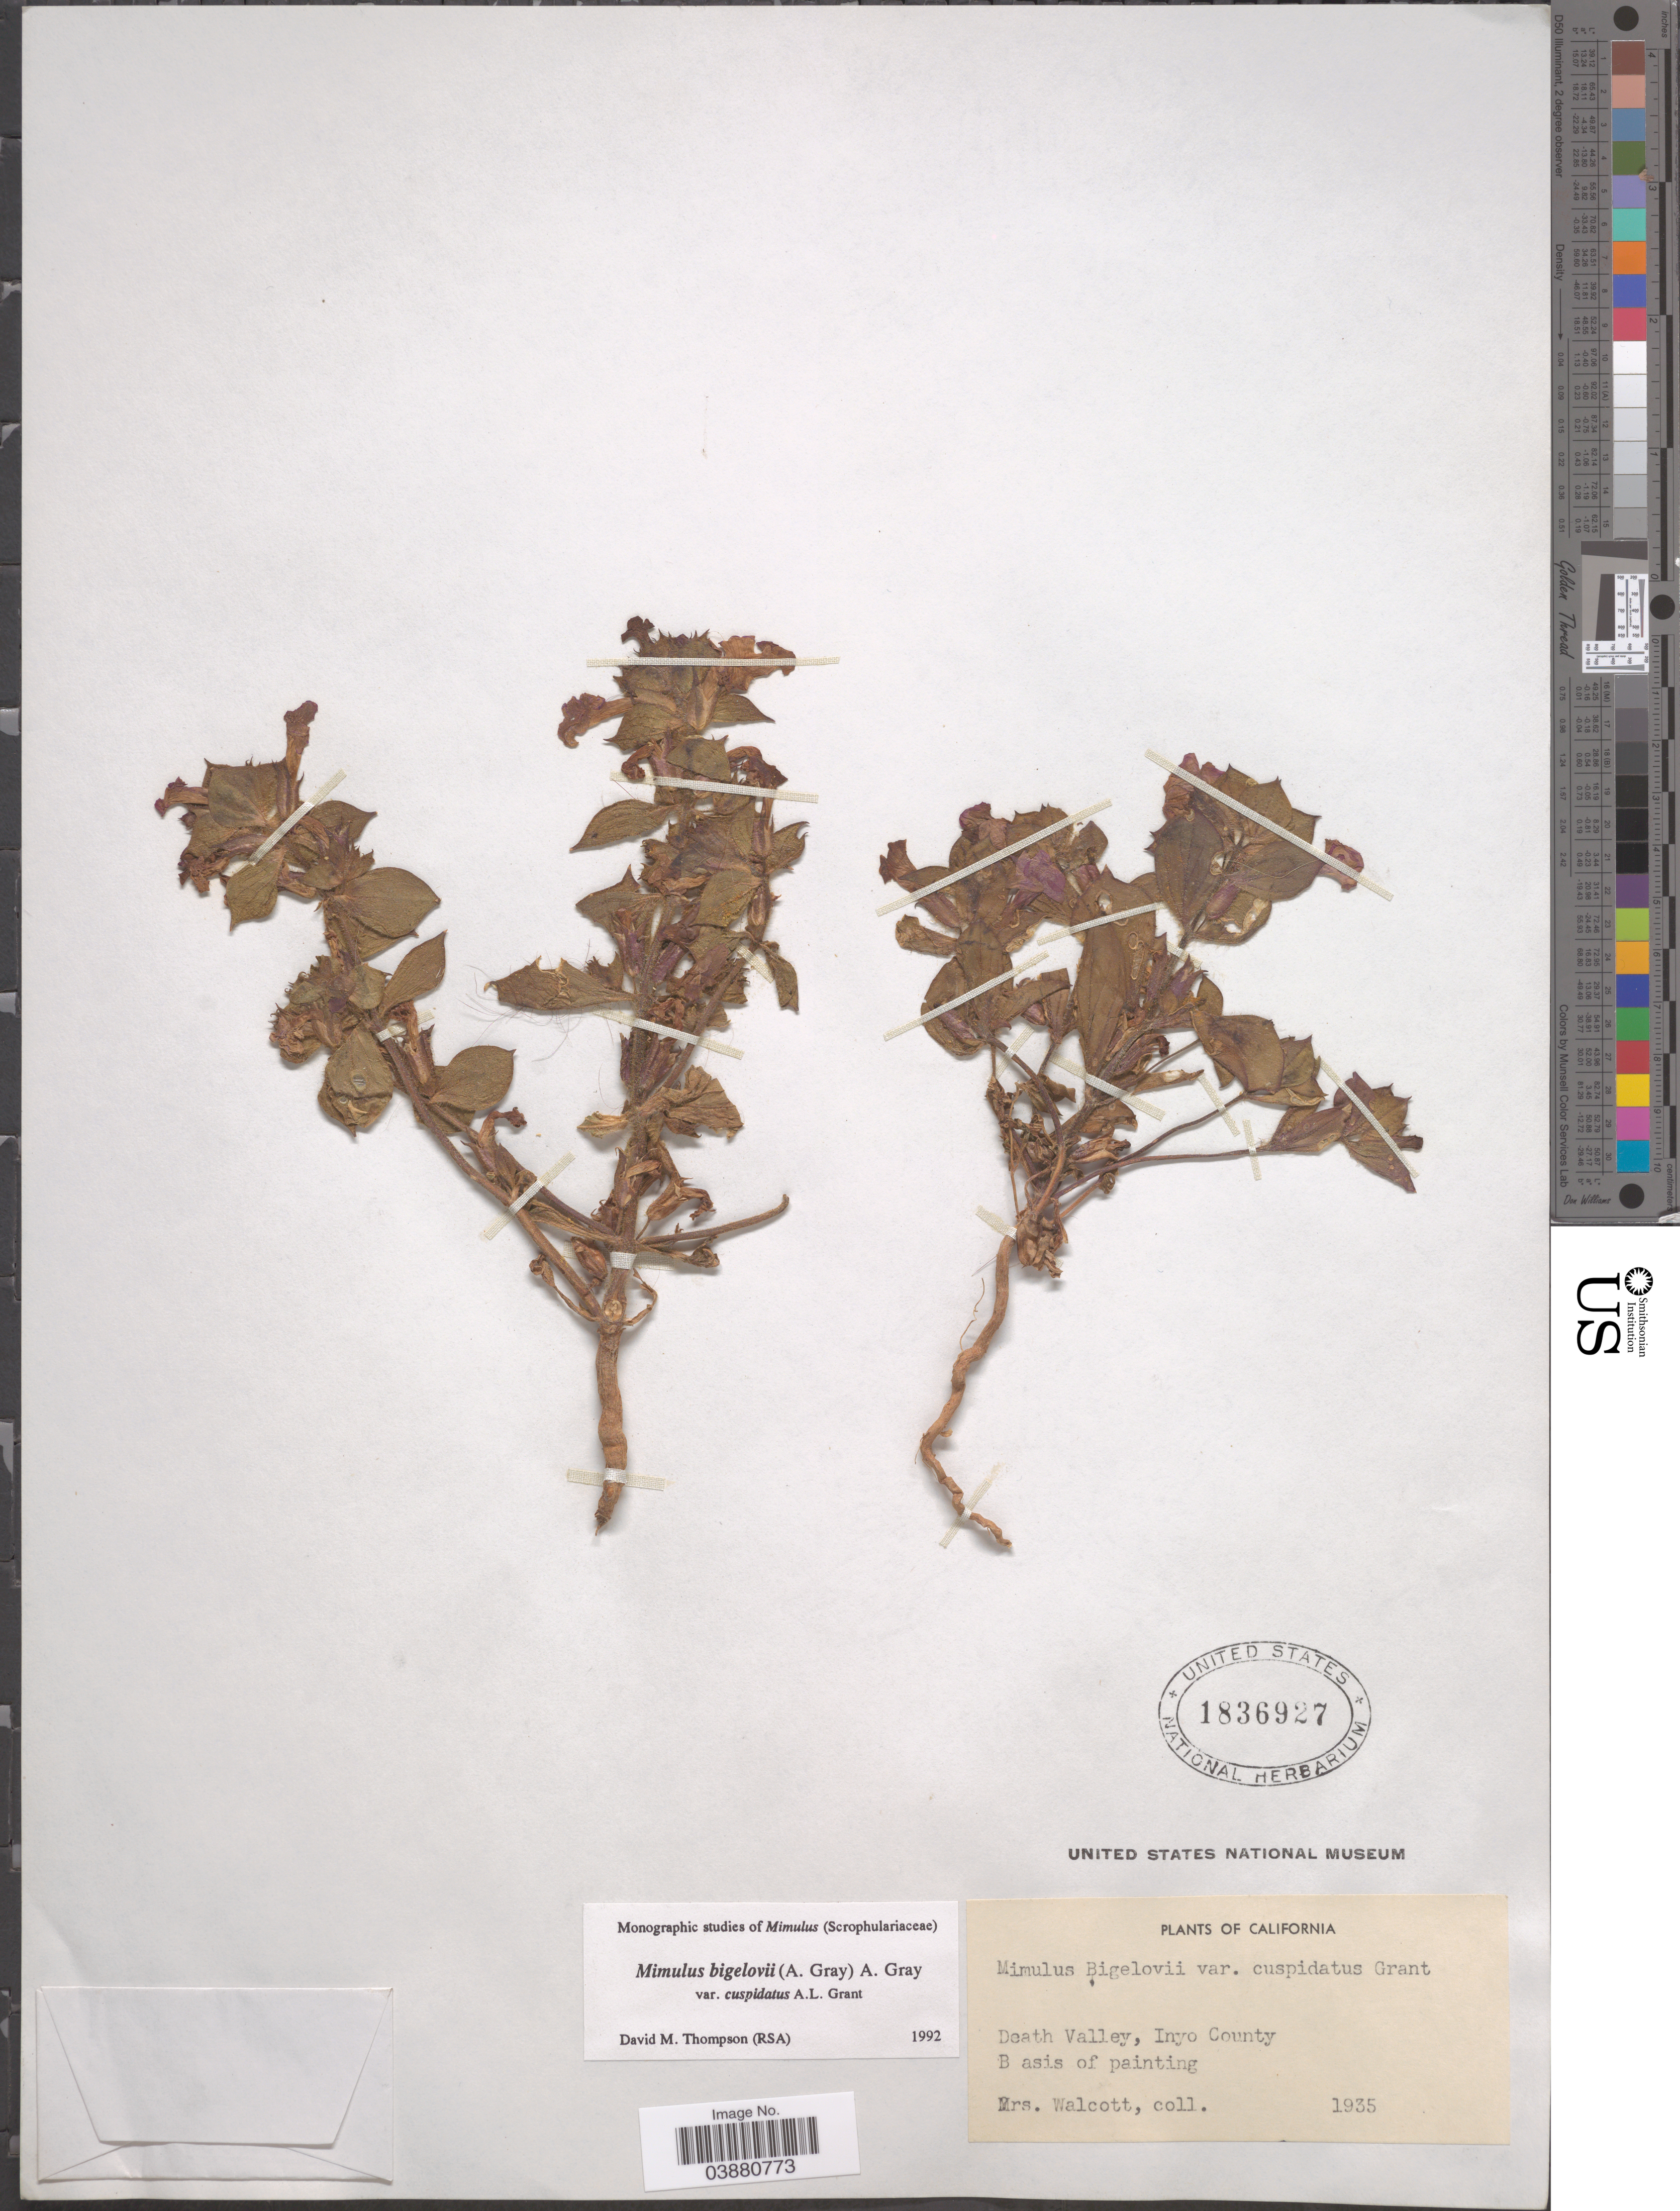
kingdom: Plantae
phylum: Tracheophyta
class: Magnoliopsida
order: Lamiales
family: Phrymaceae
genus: Mimulus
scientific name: Mimulus bigelovii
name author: (A. Gray) G.L. Nesom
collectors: Walcott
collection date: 1935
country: United States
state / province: California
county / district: Inyo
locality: Death Valley, Inyo County. Basis of painting.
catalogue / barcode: US 1836927